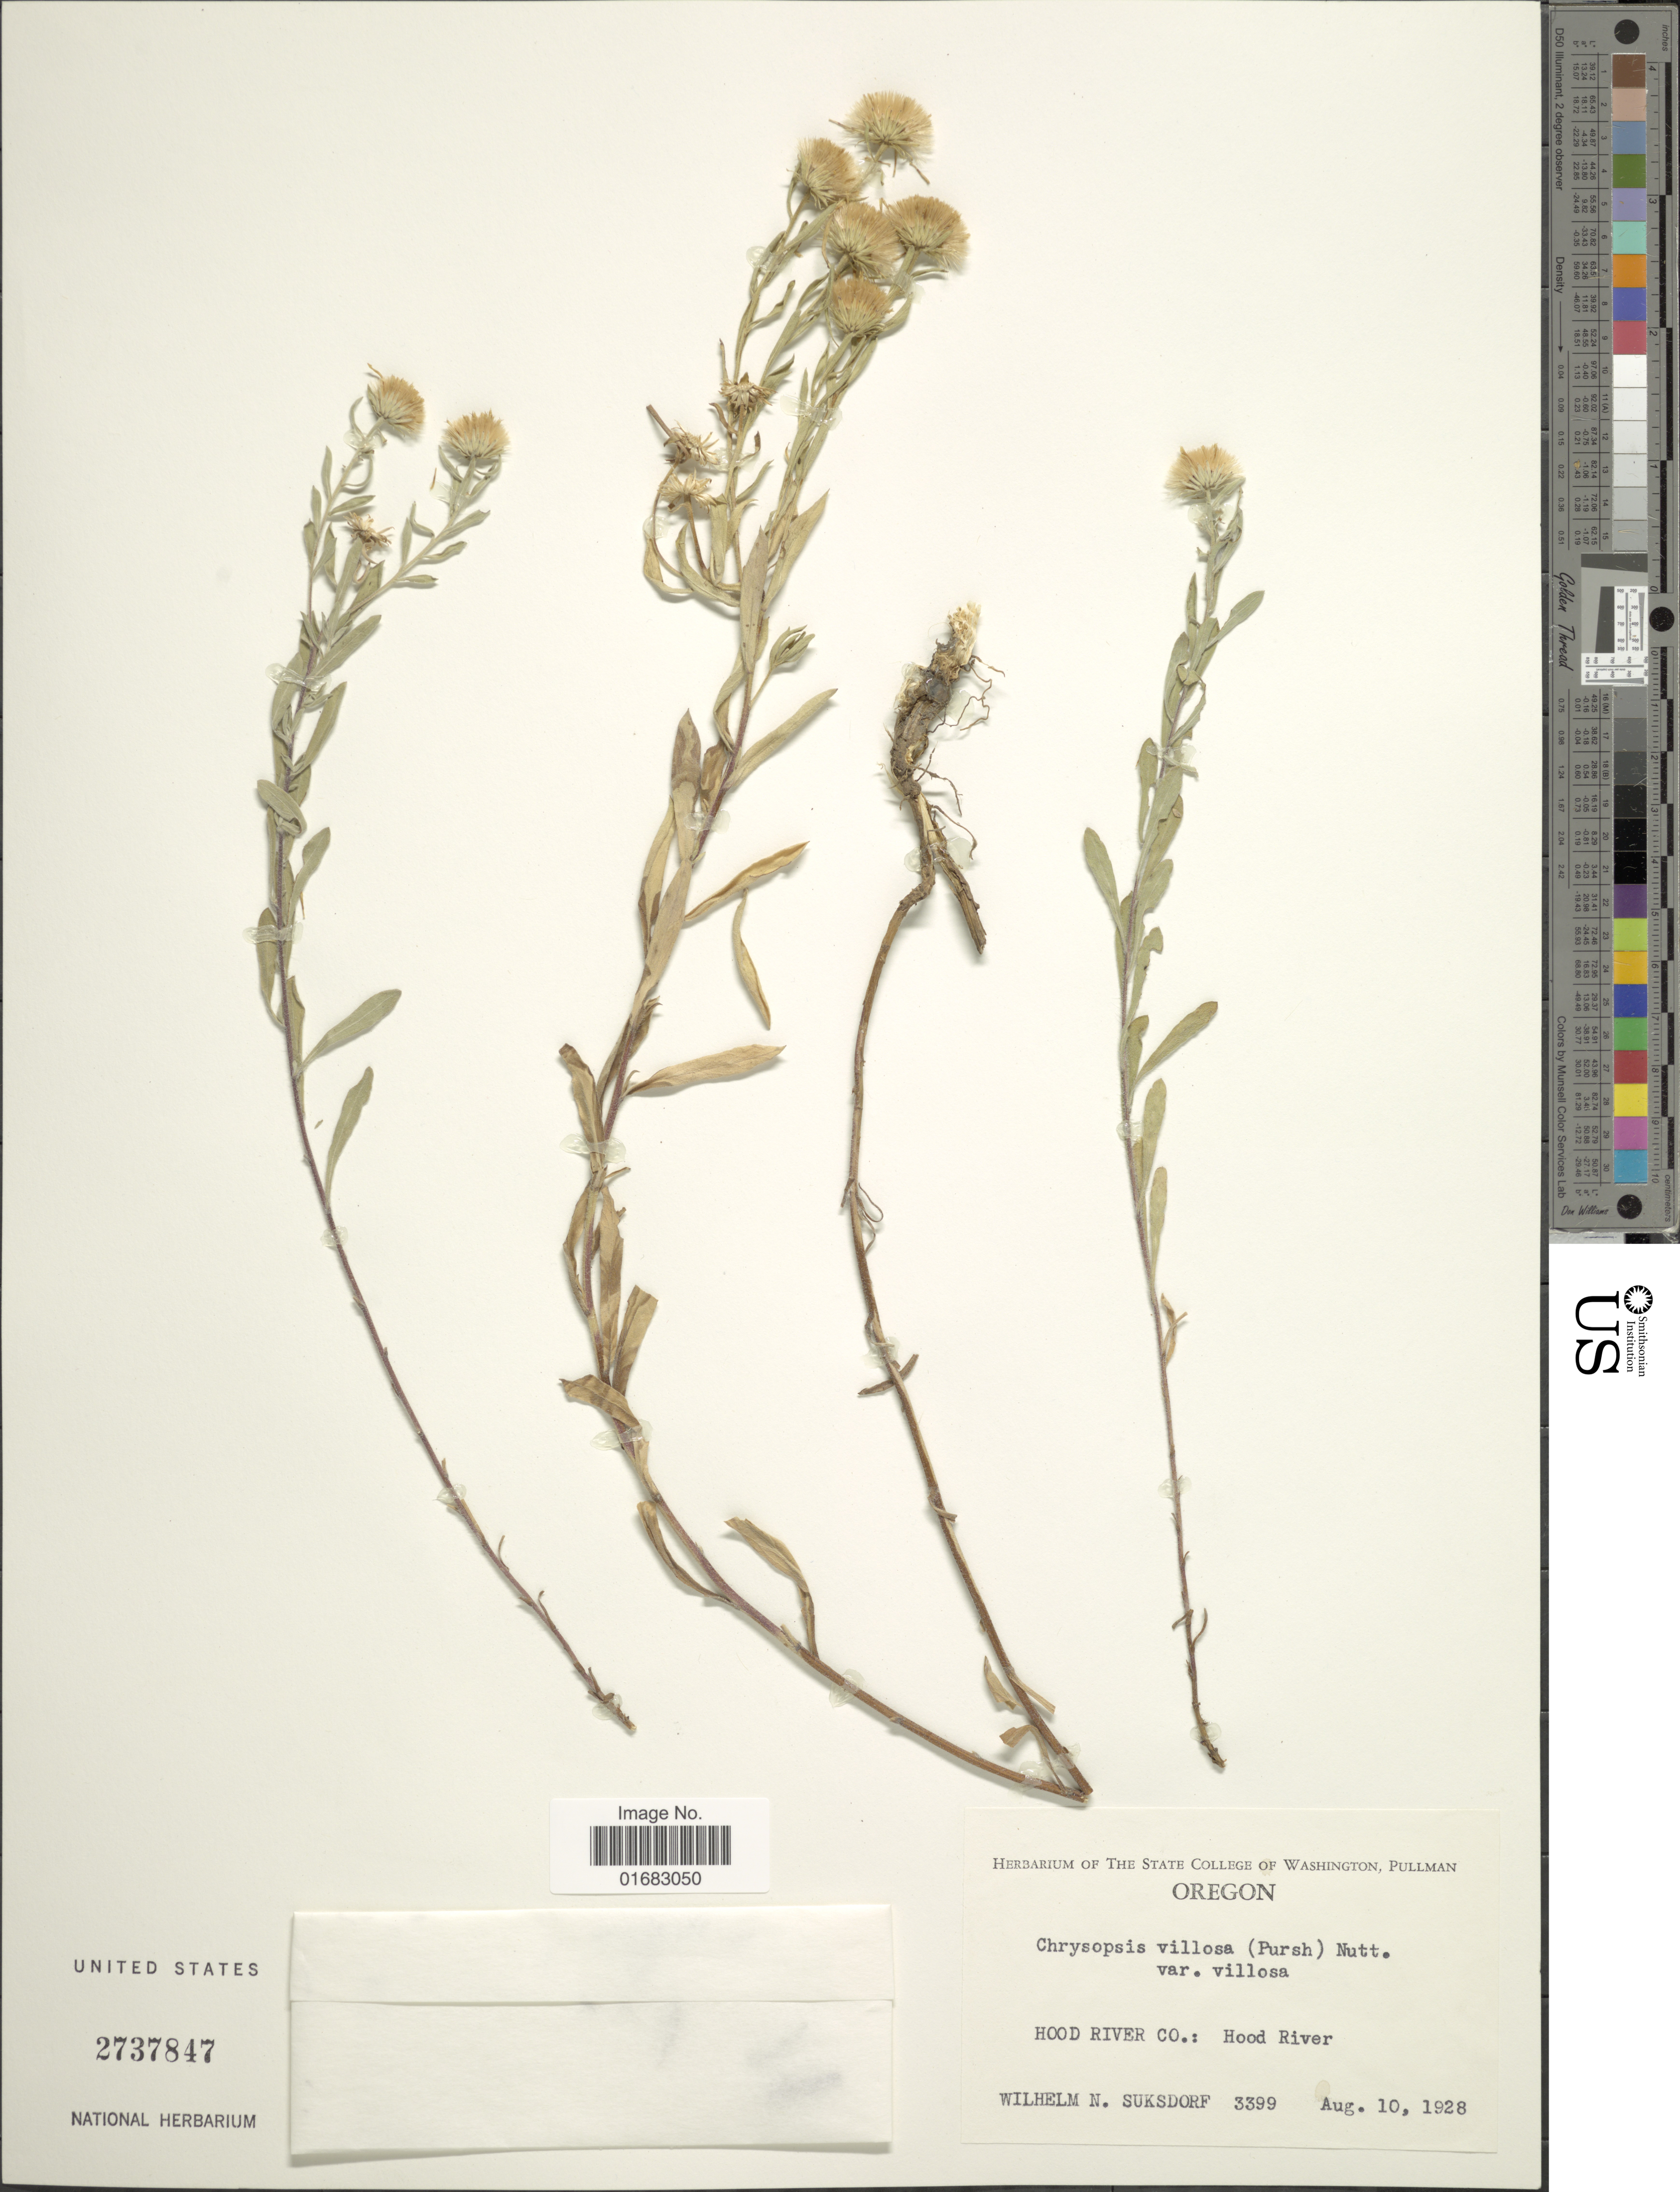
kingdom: Plantae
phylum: Tracheophyta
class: Magnoliopsida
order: Asterales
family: Asteraceae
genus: Heterotheca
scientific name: Heterotheca villosa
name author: (Pursh) Shinners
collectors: W. N. Suksdorf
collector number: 3399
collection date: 1928-08-10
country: United States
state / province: Oregon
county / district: Hood River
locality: Oregon. Hood River Co.: Hood River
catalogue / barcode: US 2737847